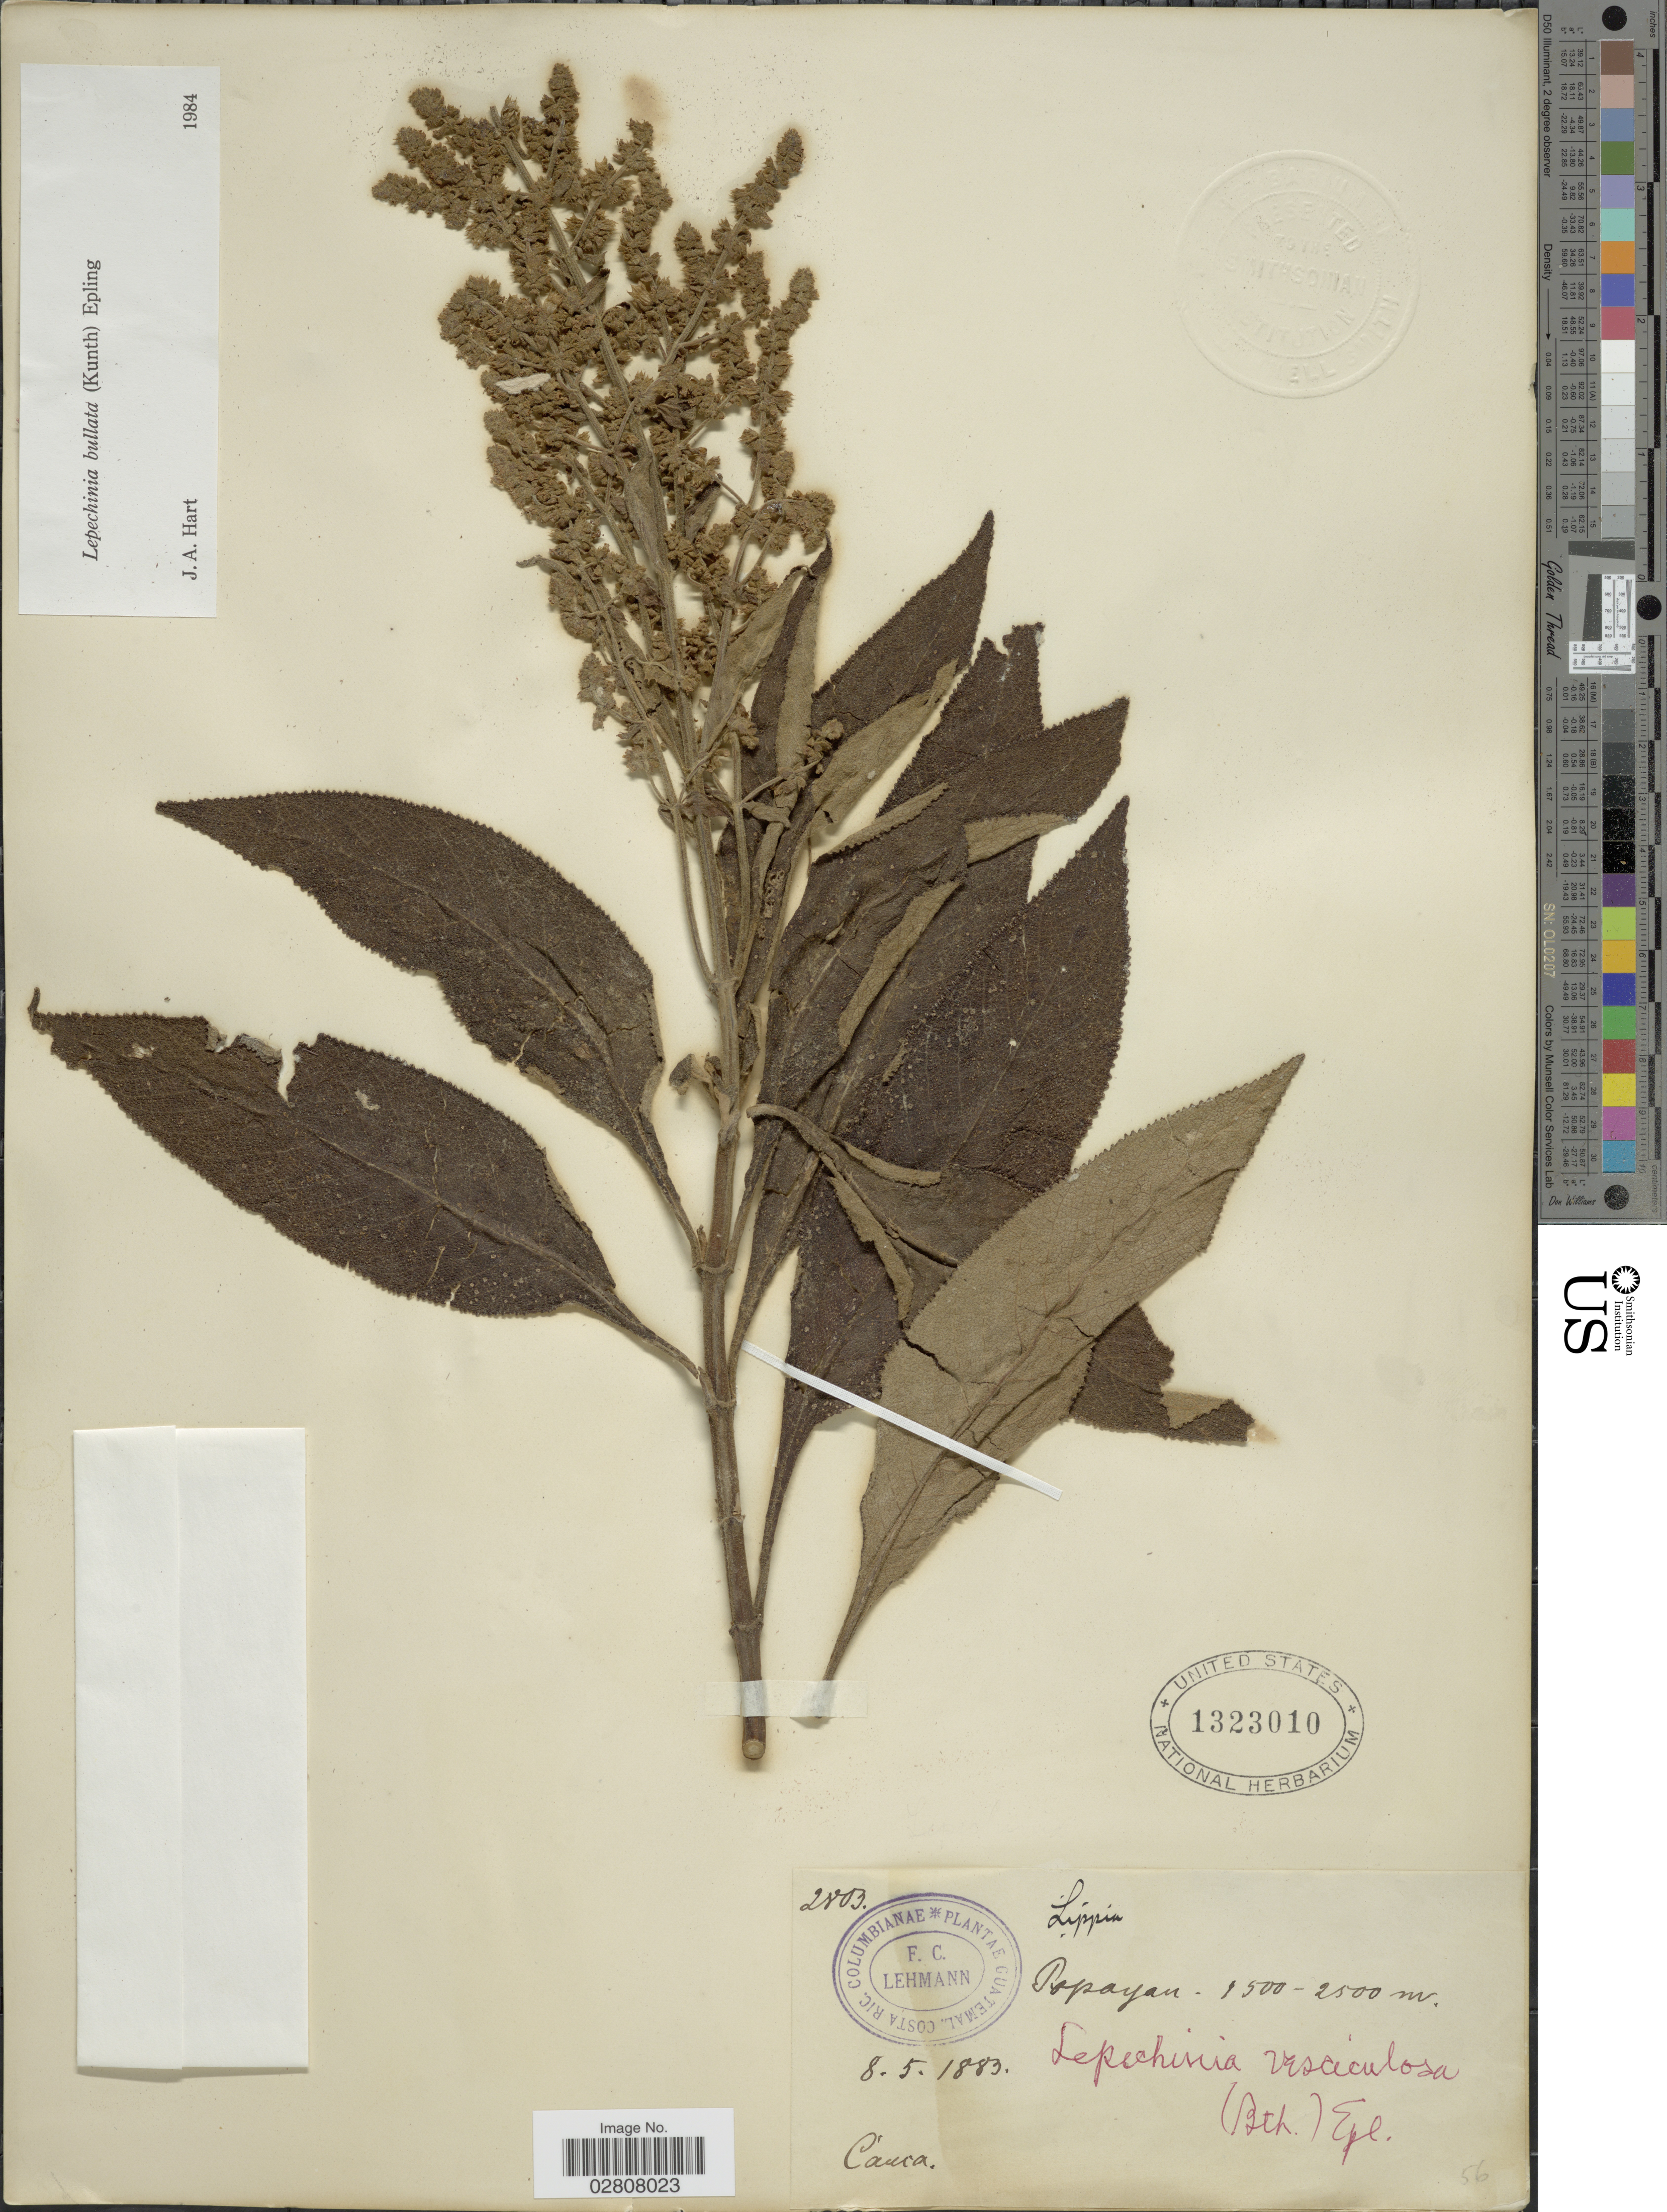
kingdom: Plantae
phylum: Tracheophyta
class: Magnoliopsida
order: Lamiales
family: Lamiaceae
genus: Lepechinia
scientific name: Lepechinia bullata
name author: (Kunth) Epling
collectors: F. C. Lehmann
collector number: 2803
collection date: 1883-05-08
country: Colombia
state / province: Cauca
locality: Popayan.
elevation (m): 1500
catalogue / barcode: US 1323010